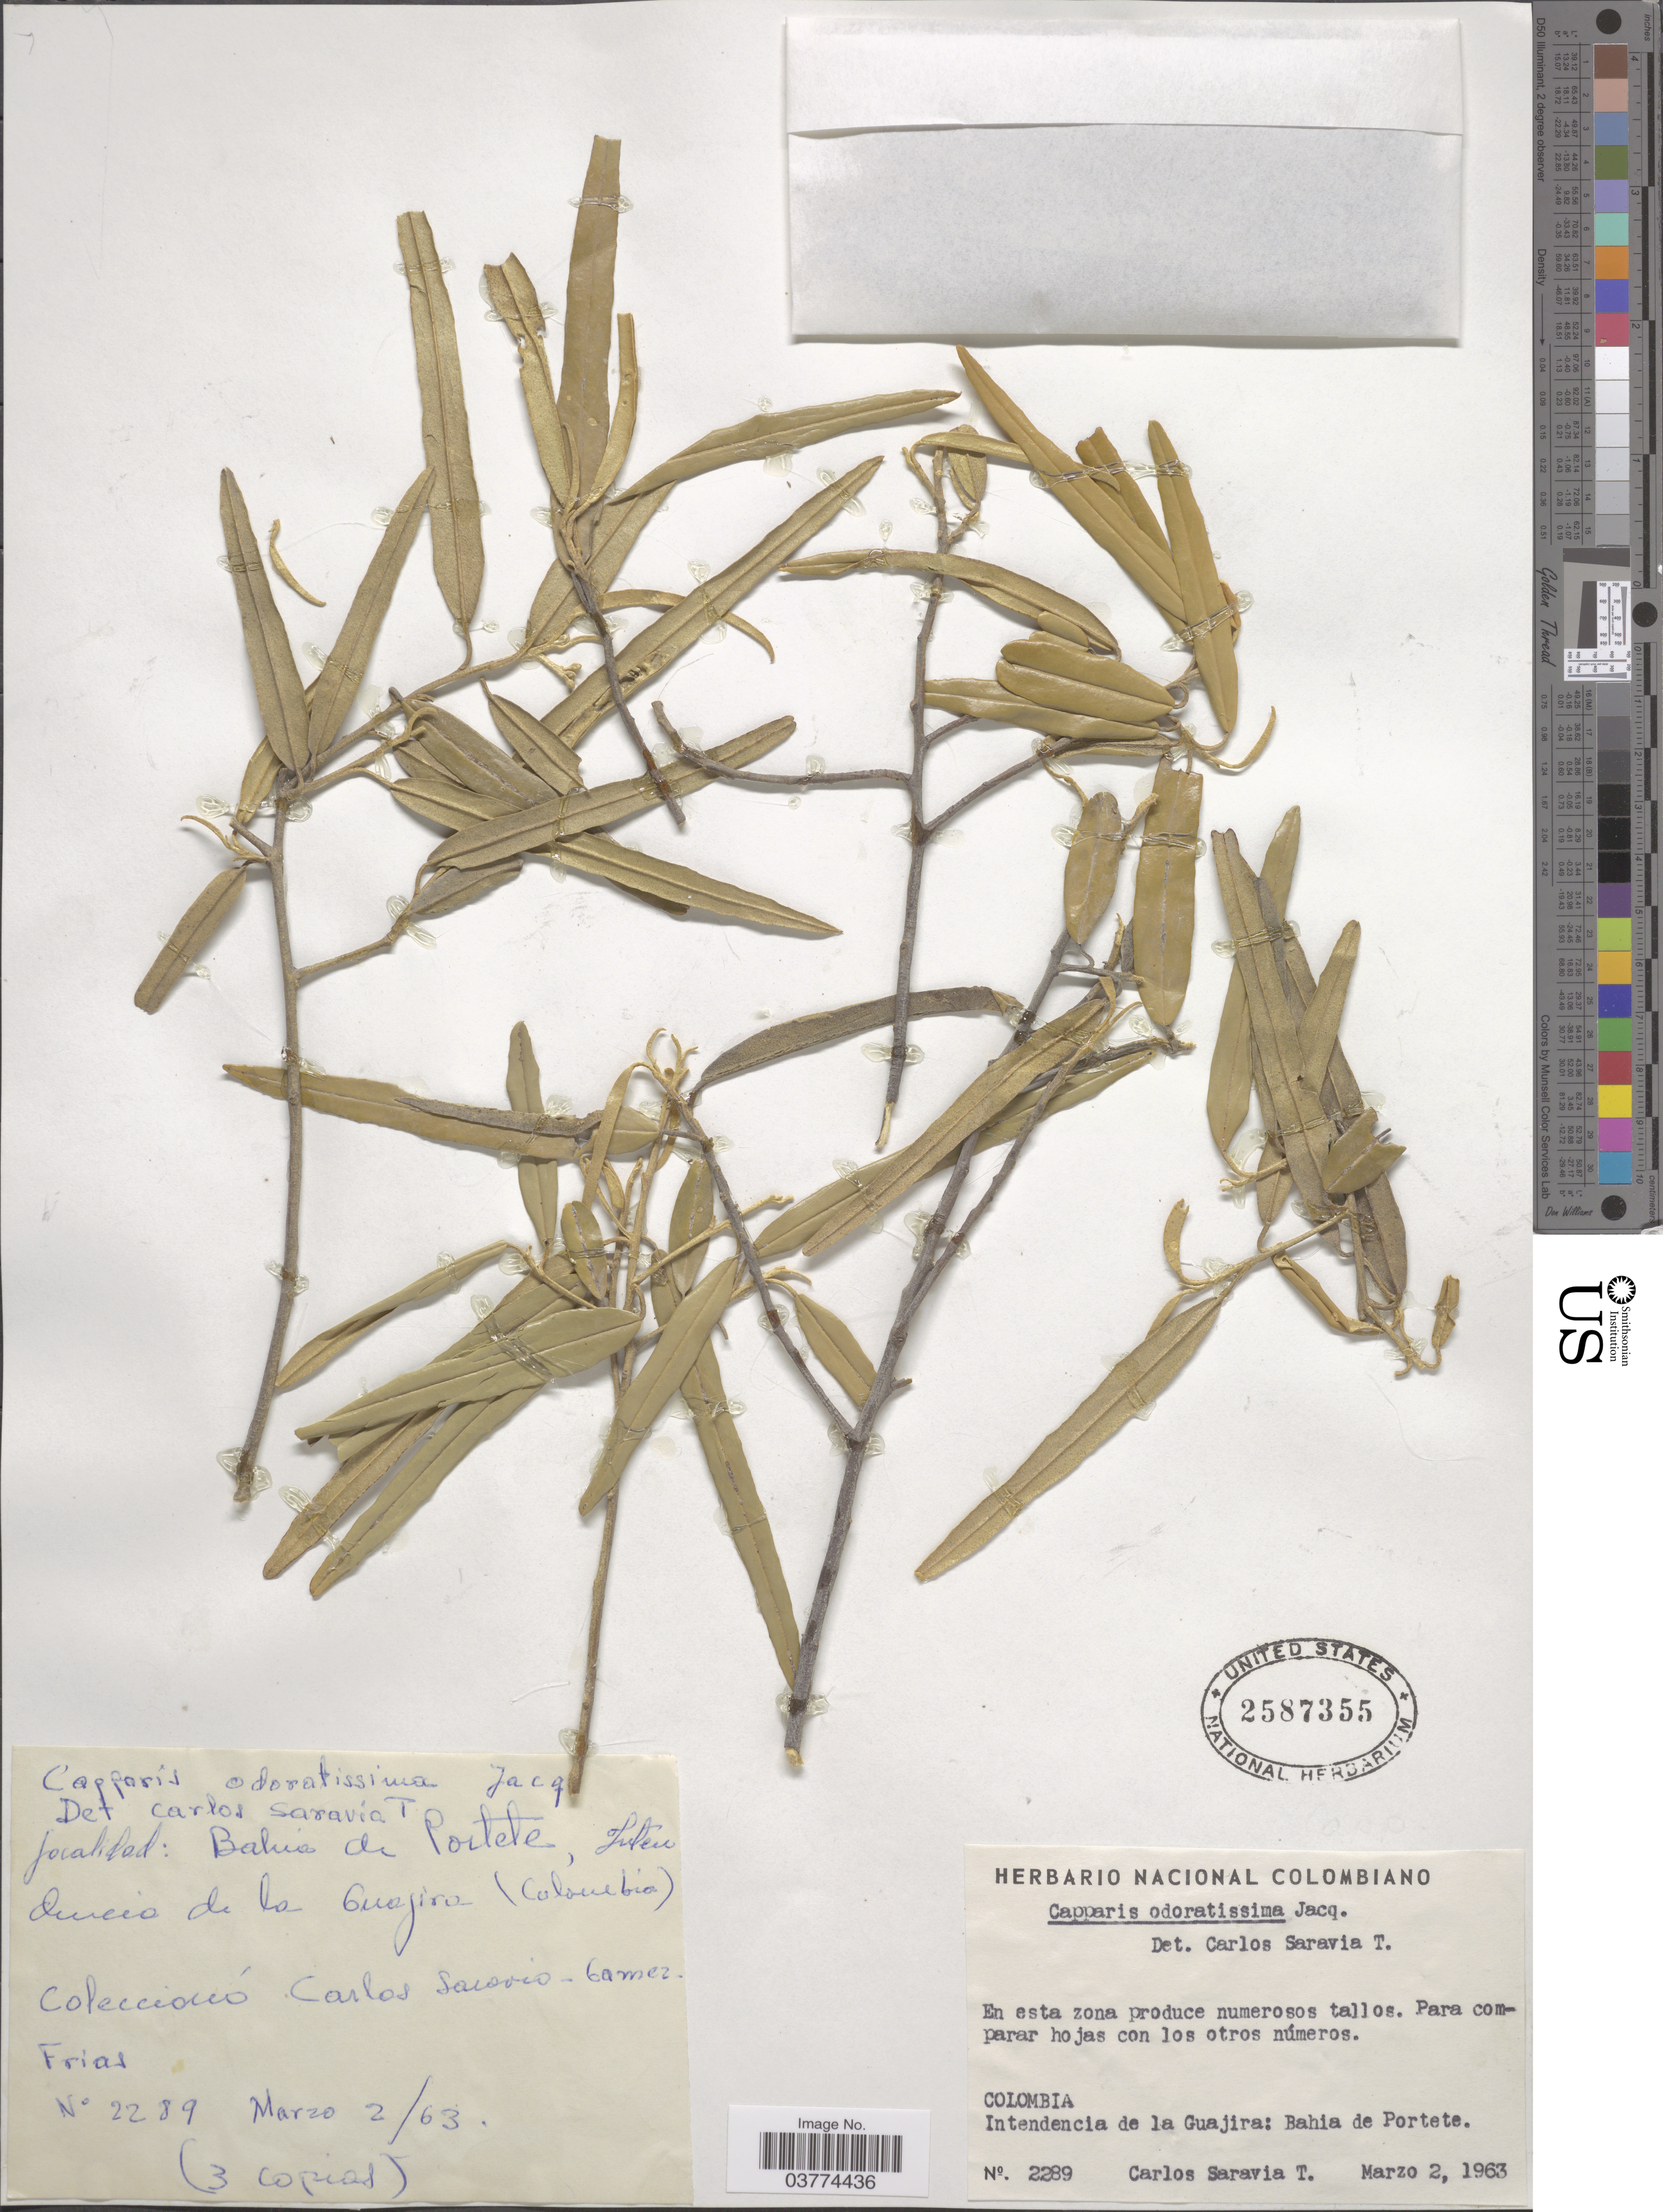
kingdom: Plantae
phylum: Tracheophyta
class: Magnoliopsida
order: Brassicales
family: Capparaceae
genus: Quadrella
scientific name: Quadrella odoratissima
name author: (Jacq.) Hutch.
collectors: C. Saravia T.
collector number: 2289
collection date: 1963-03-02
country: Colombia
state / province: La Guajira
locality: Intendencia de la Guajira: Bahia de Portete.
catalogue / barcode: US 2587355